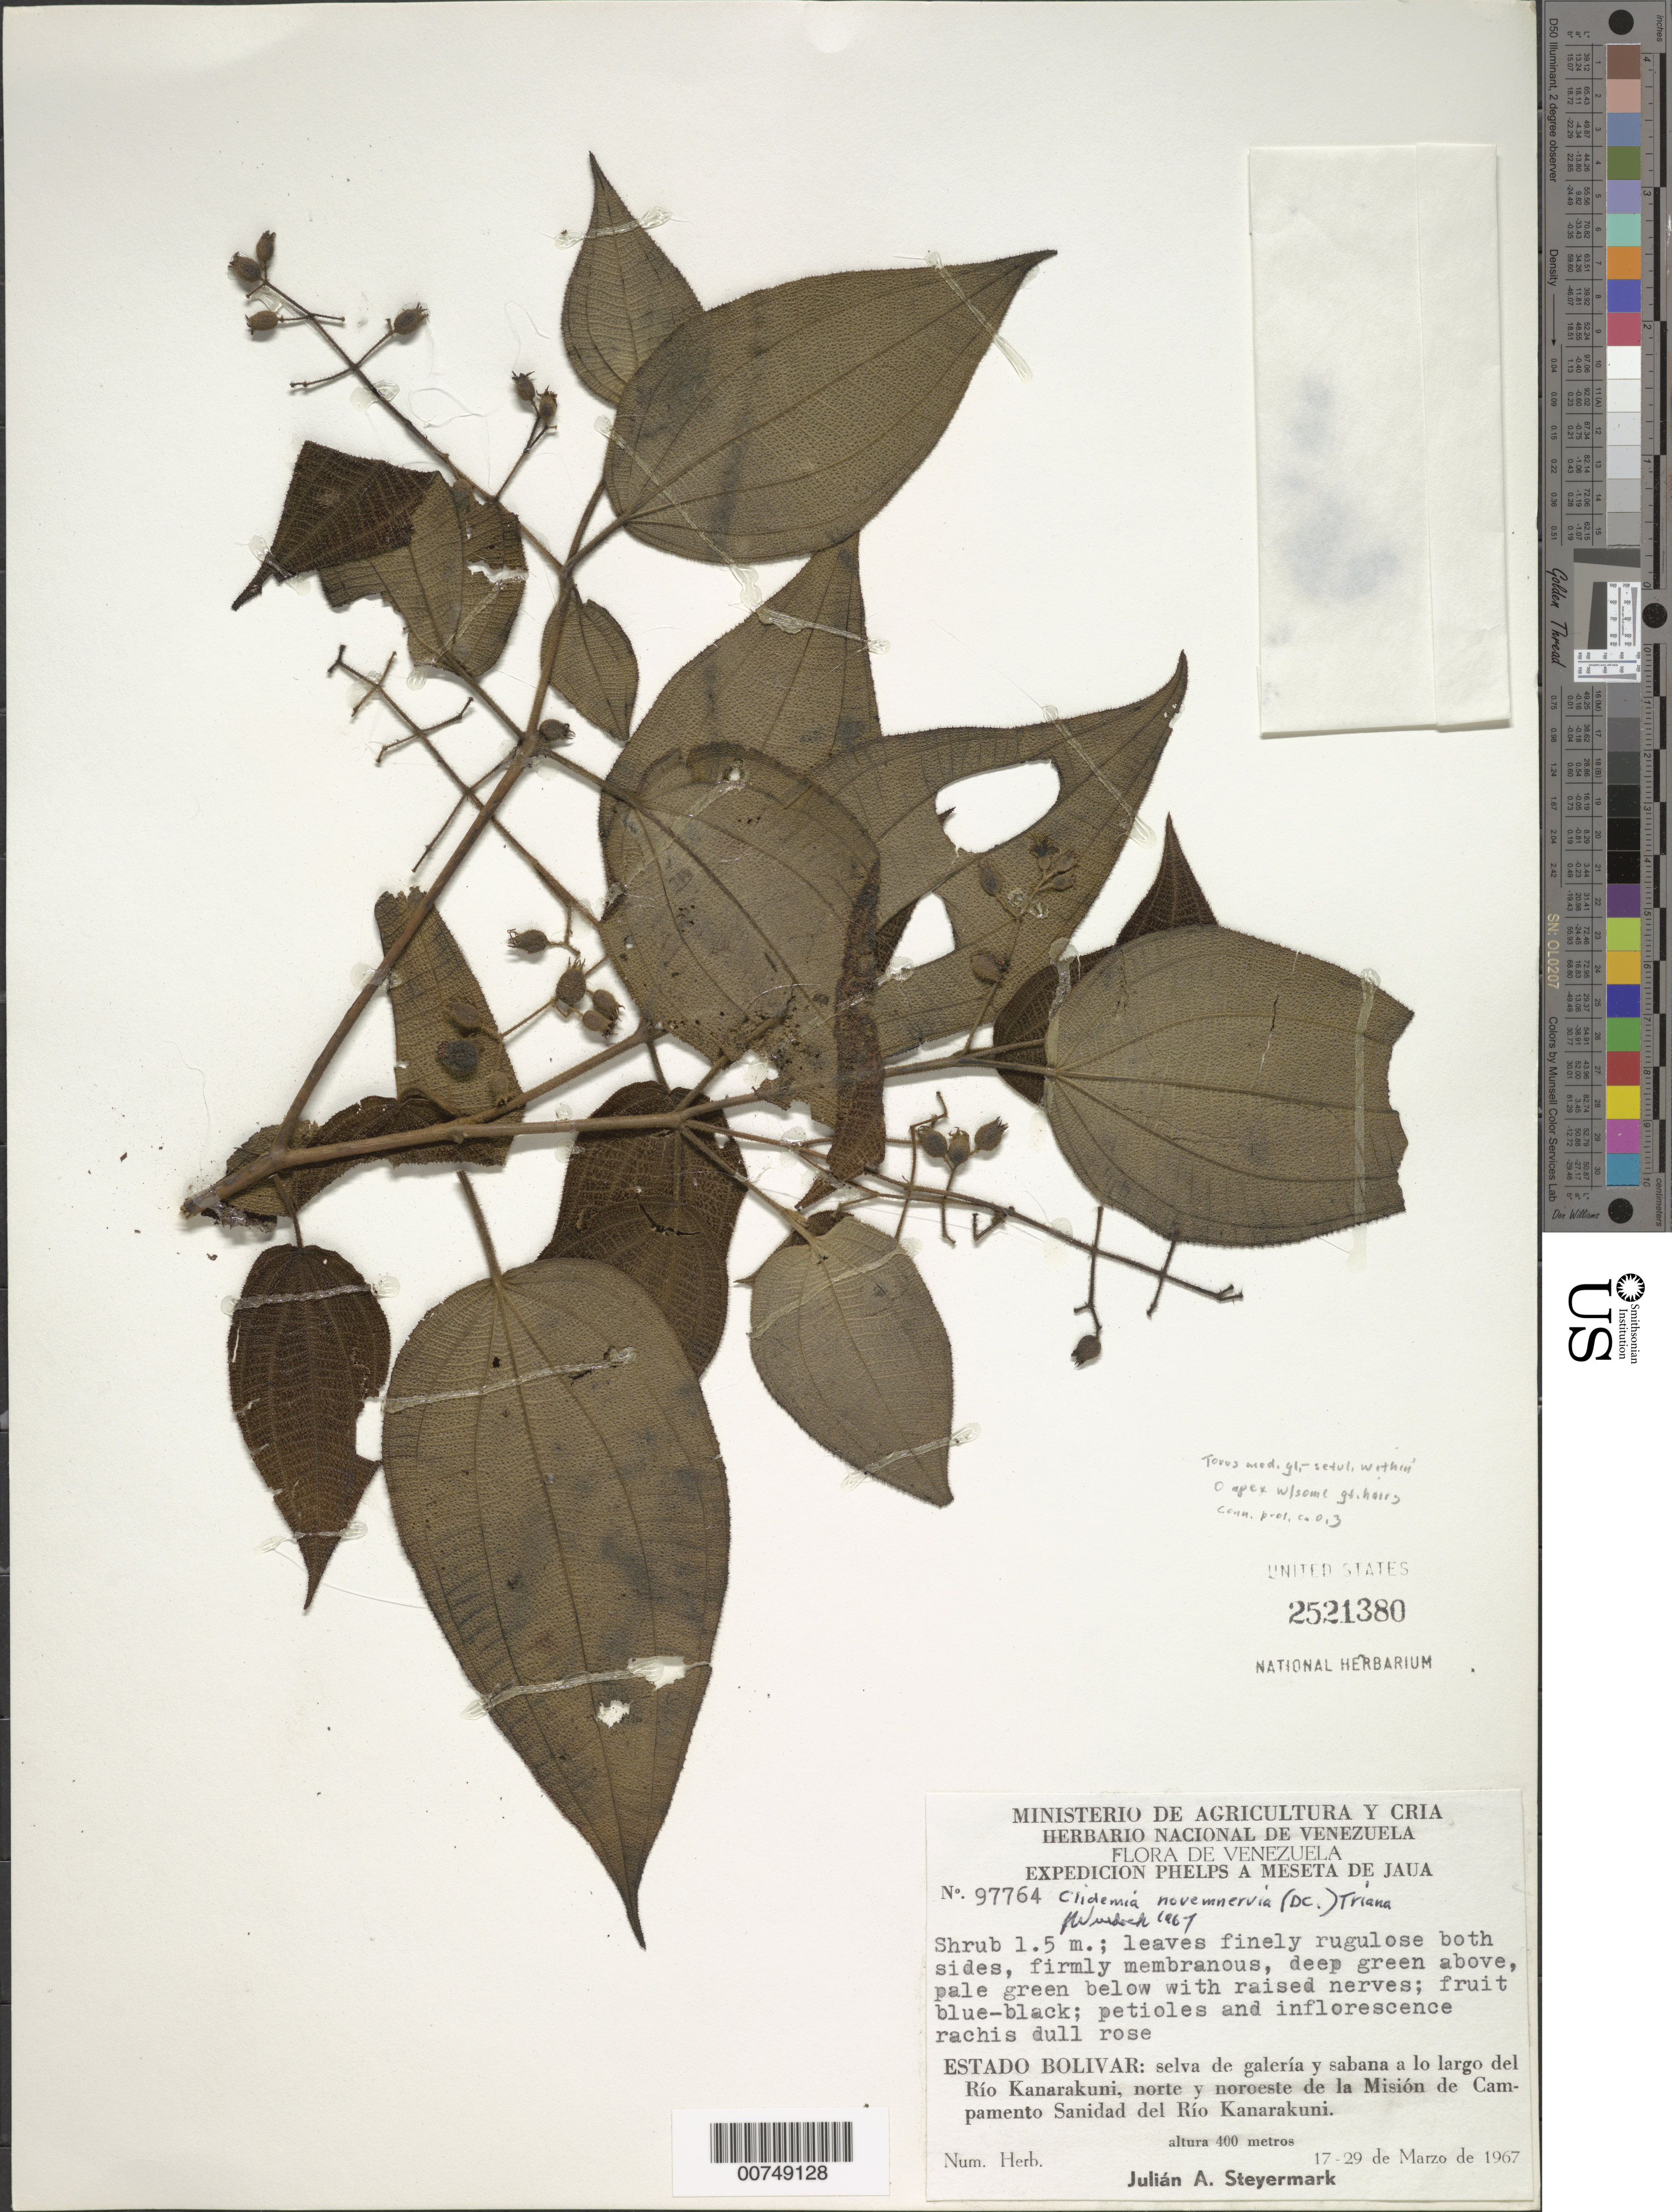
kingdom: Plantae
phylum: Tracheophyta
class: Magnoliopsida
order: Myrtales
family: Melastomataceae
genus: Clidemia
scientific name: Clidemia novemnervia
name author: (DC.) Triana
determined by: Wurdack, John J., (US), US (UNITED STATES)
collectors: J. Steyermark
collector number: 97764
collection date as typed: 17-Mar-67 to 29-Mar-67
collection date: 1967-03-17/1967-03-29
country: Venezuela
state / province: Bolívar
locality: Río Kanarakuni, N and NW of Mision de Campamento Sanidad del Río Kanarakuni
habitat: Gallery forest and savanna along river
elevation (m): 400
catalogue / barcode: US 2521380